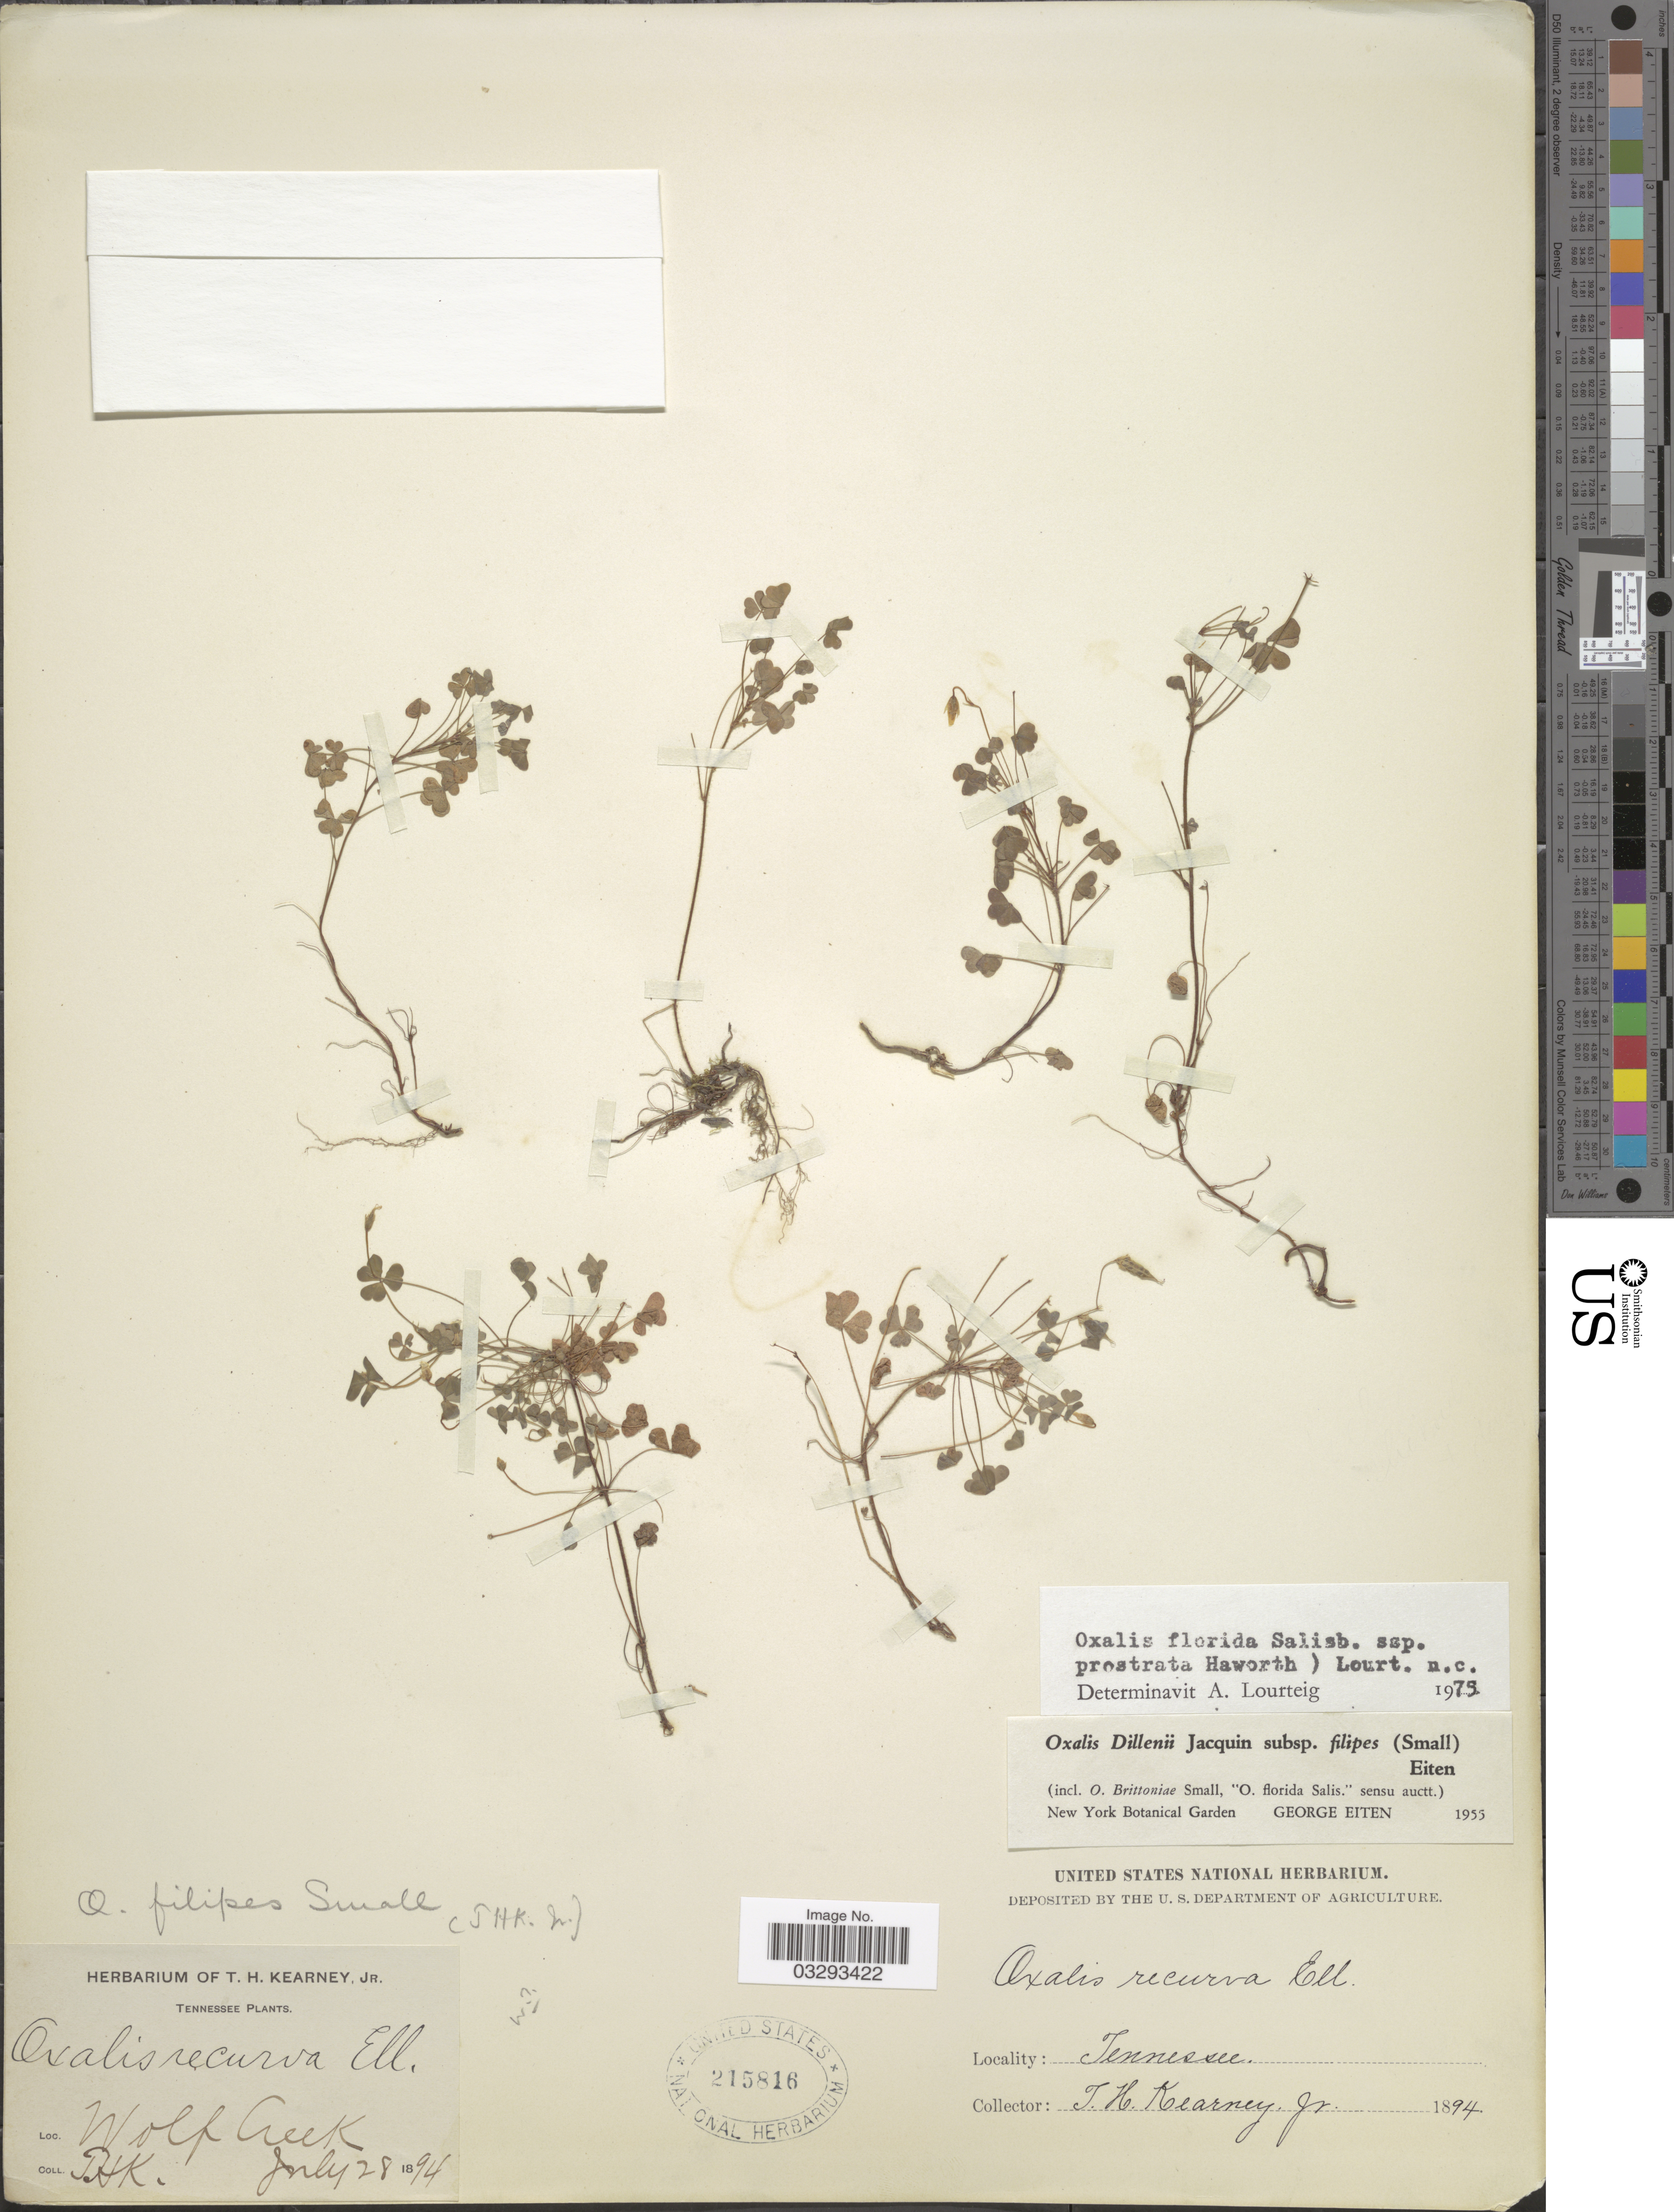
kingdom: Plantae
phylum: Tracheophyta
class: Magnoliopsida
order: Oxalidales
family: Oxalidaceae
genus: Oxalis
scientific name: Oxalis florida subsp. prostrata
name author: (Haw.) Lourteig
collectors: T. H. Kearney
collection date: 1894-07-28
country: United States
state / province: Texas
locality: Wolf Creek.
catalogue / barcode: US 215816